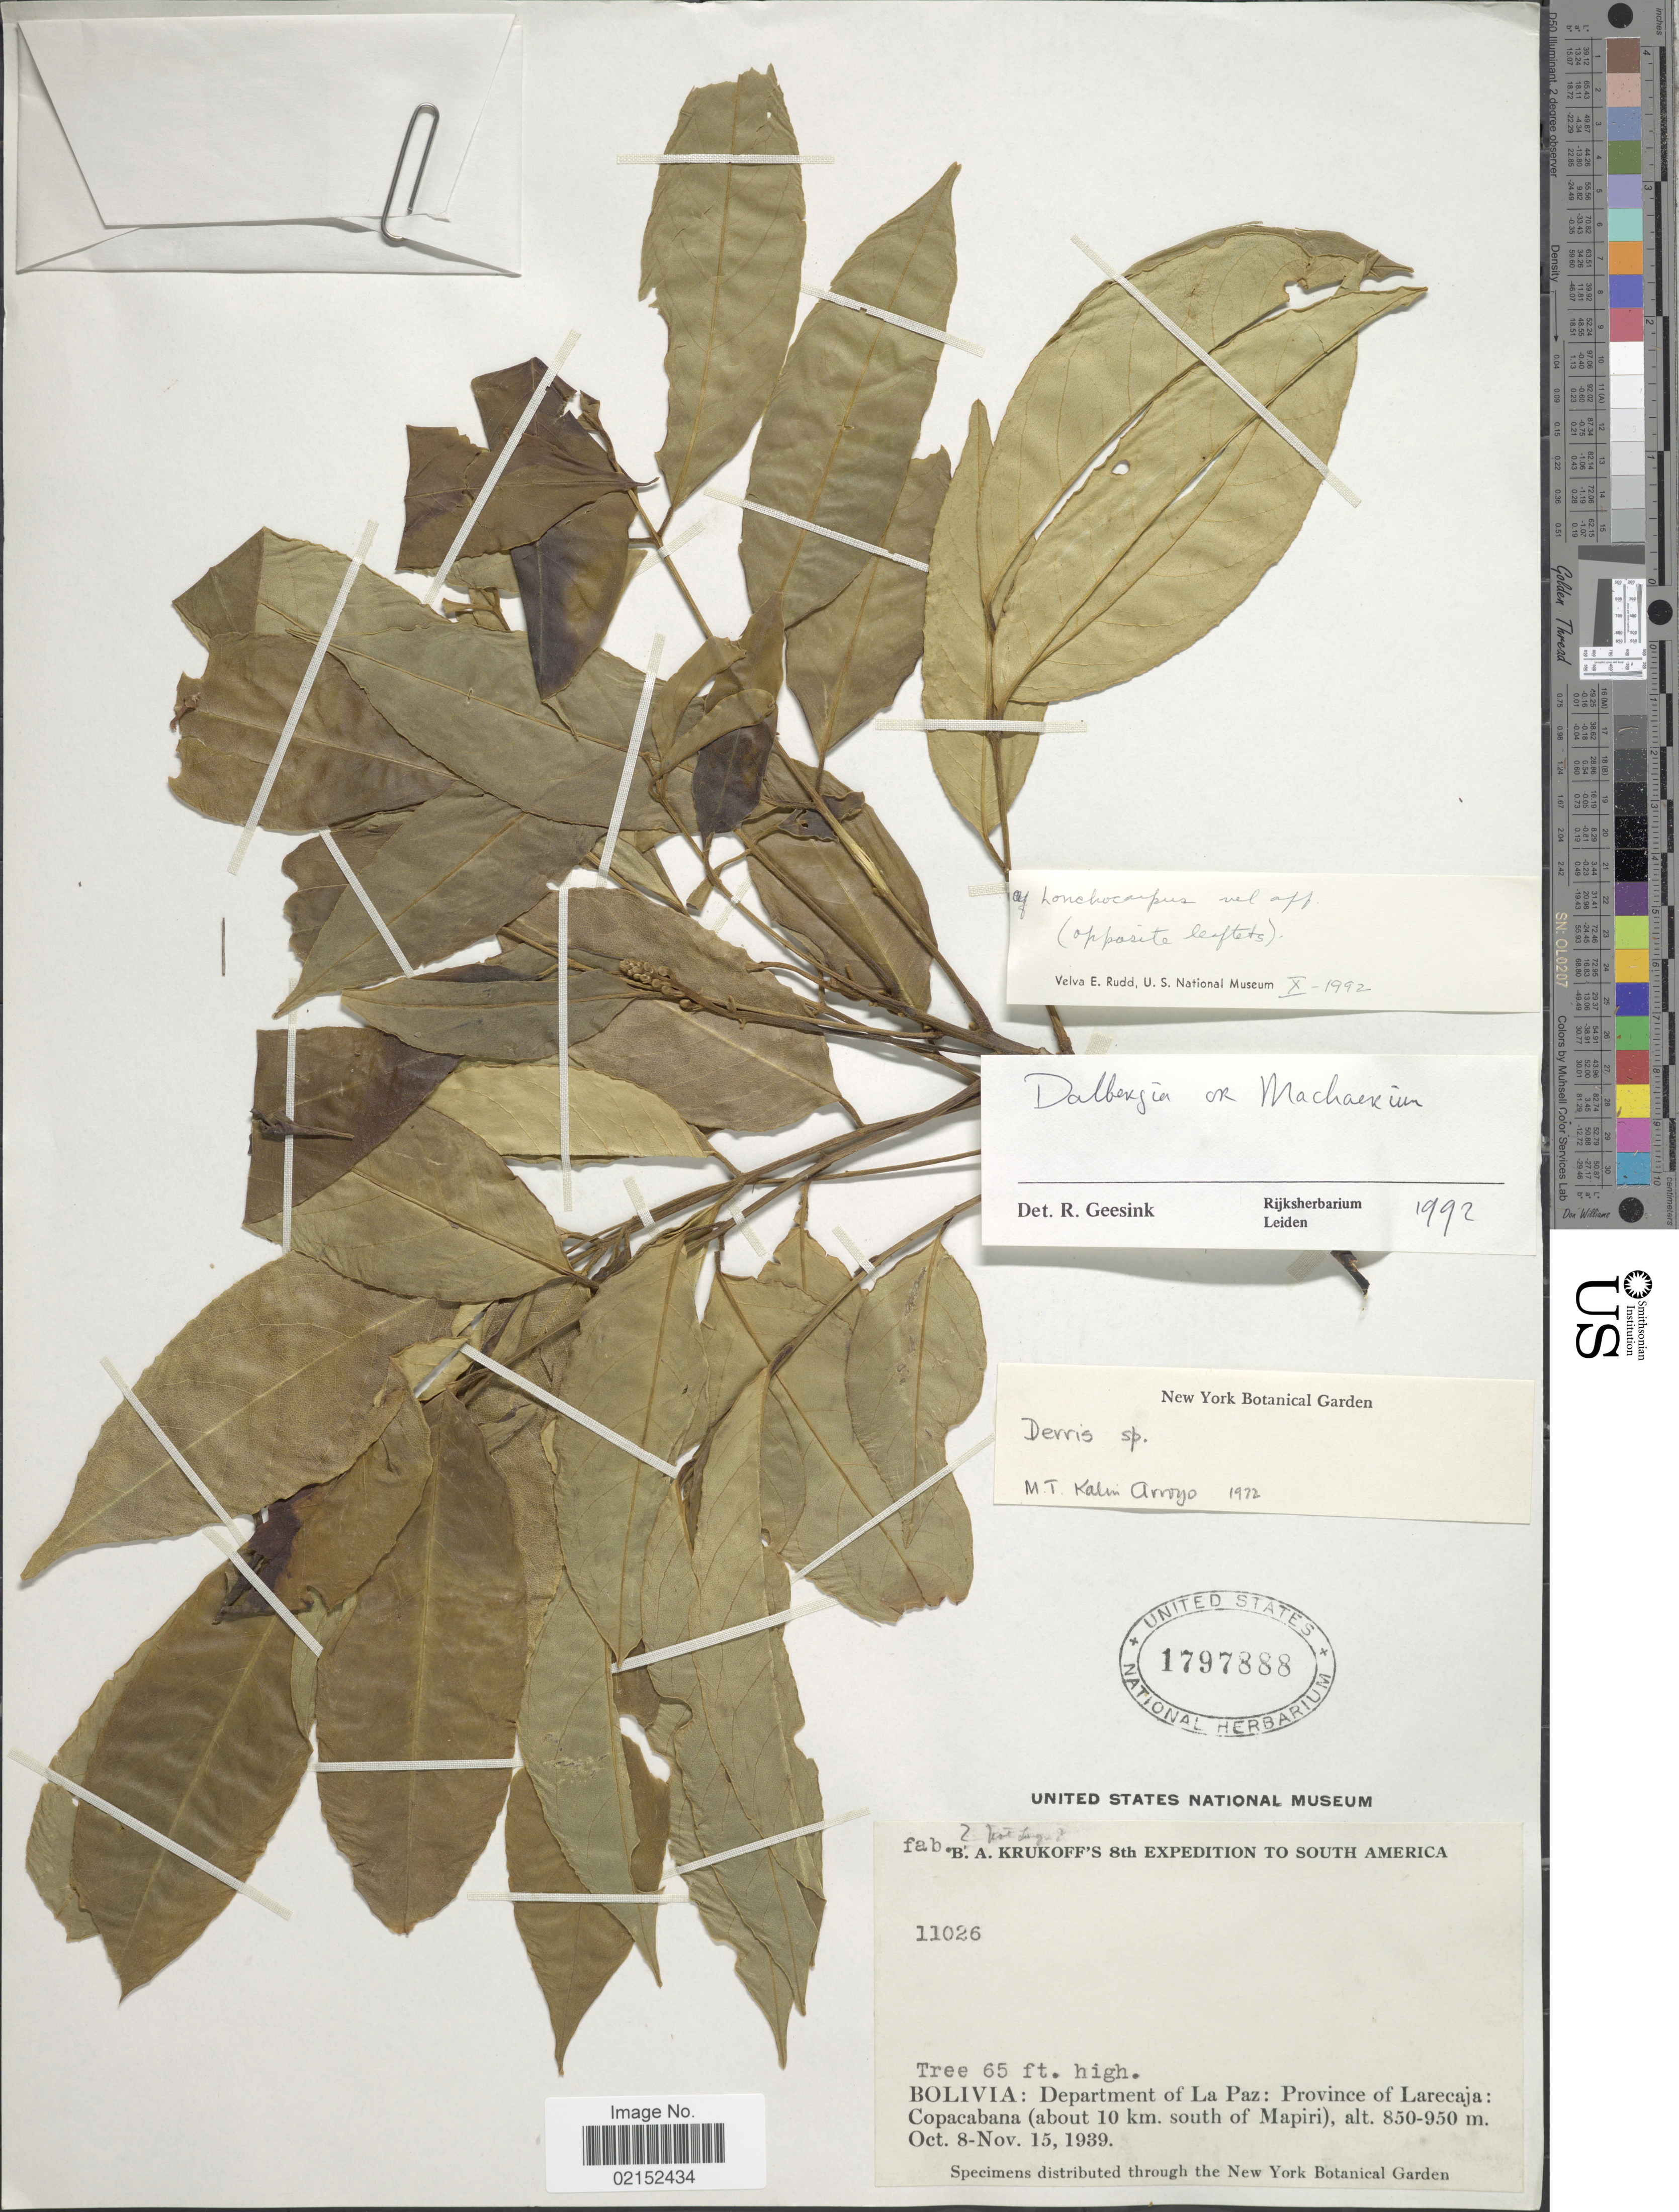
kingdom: Plantae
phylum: Tracheophyta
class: Magnoliopsida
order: Fabales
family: Fabaceae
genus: Lonchocarpus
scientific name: Lonchocarpus sp.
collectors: B. A. Krukoff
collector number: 11026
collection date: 1939-10-08/1939-11-15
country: Bolivia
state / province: La Paz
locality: Province of Larecaja: Copacabana (about 10 km. south of Mapiri).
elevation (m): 850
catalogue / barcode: US 1797888